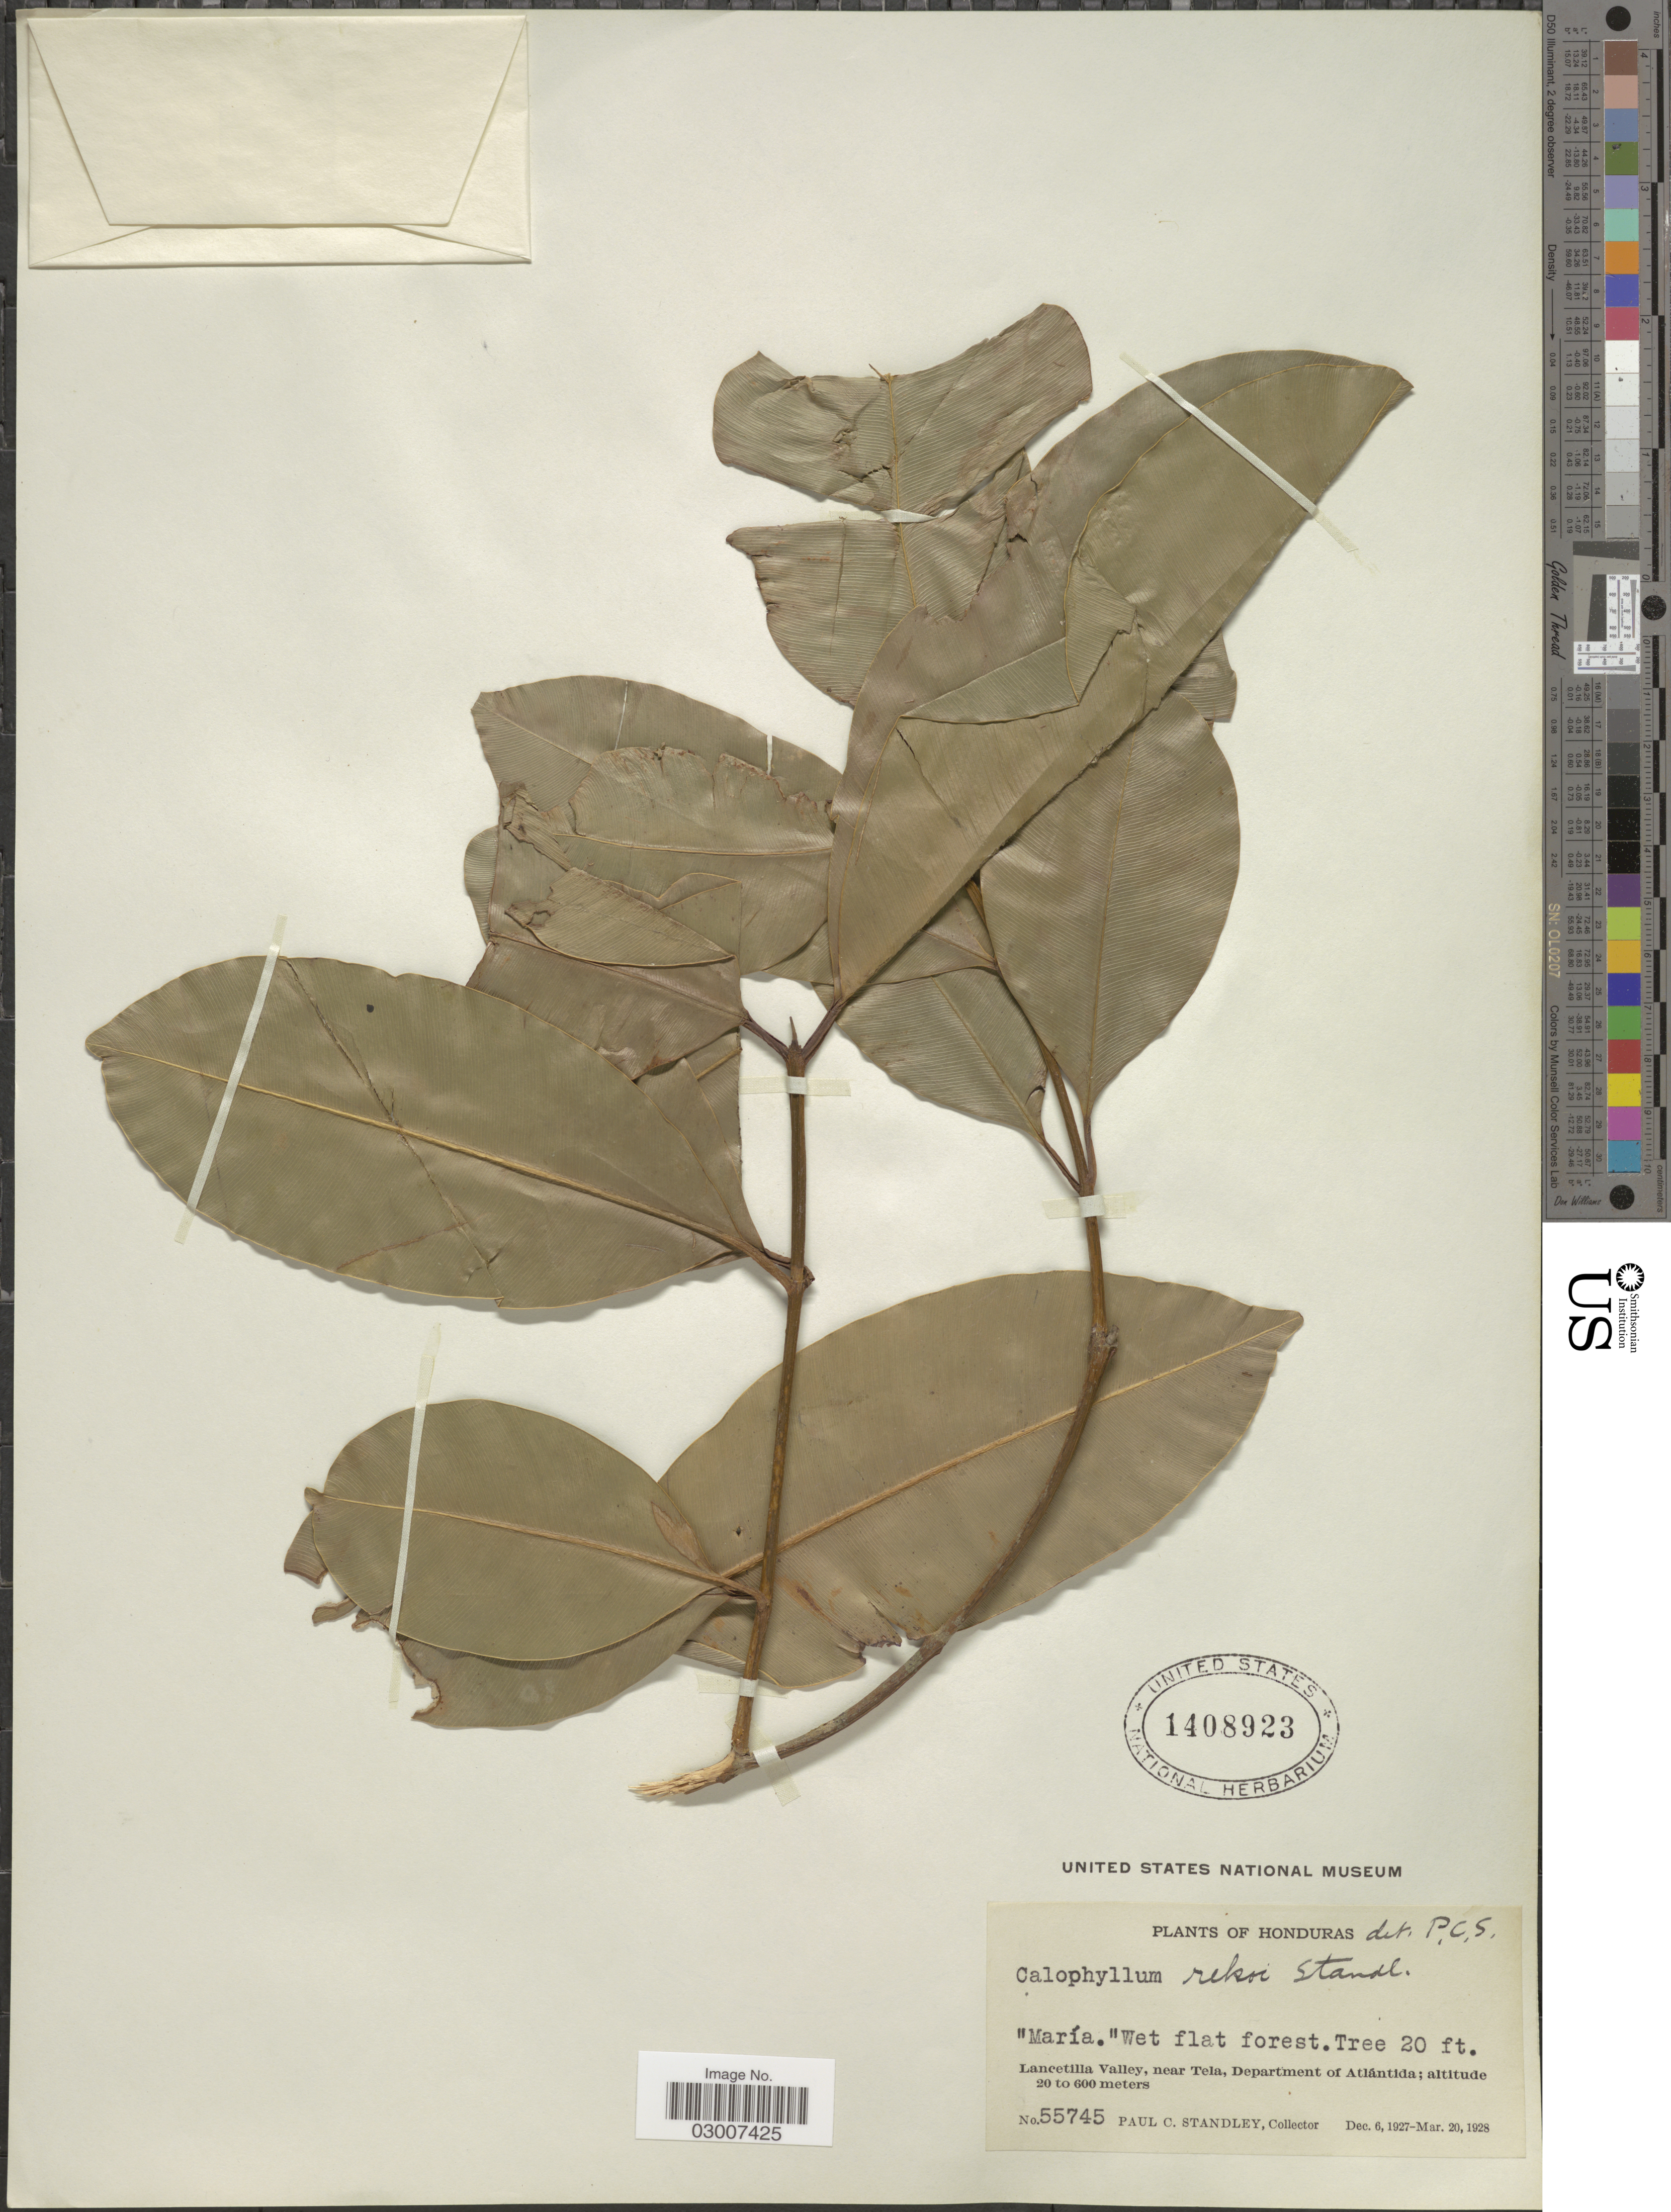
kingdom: Plantae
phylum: Tracheophyta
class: Magnoliopsida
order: Malpighiales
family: Calophyllaceae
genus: Calophyllum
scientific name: Calophyllum brasiliense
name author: Cambess.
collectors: P. C. Standley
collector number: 55745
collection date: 1927-12-06/1928-03-20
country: Honduras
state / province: Atlántida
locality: Lancetilla Valley, near Tela, Department of Atlántida.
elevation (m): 20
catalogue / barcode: US 1408923